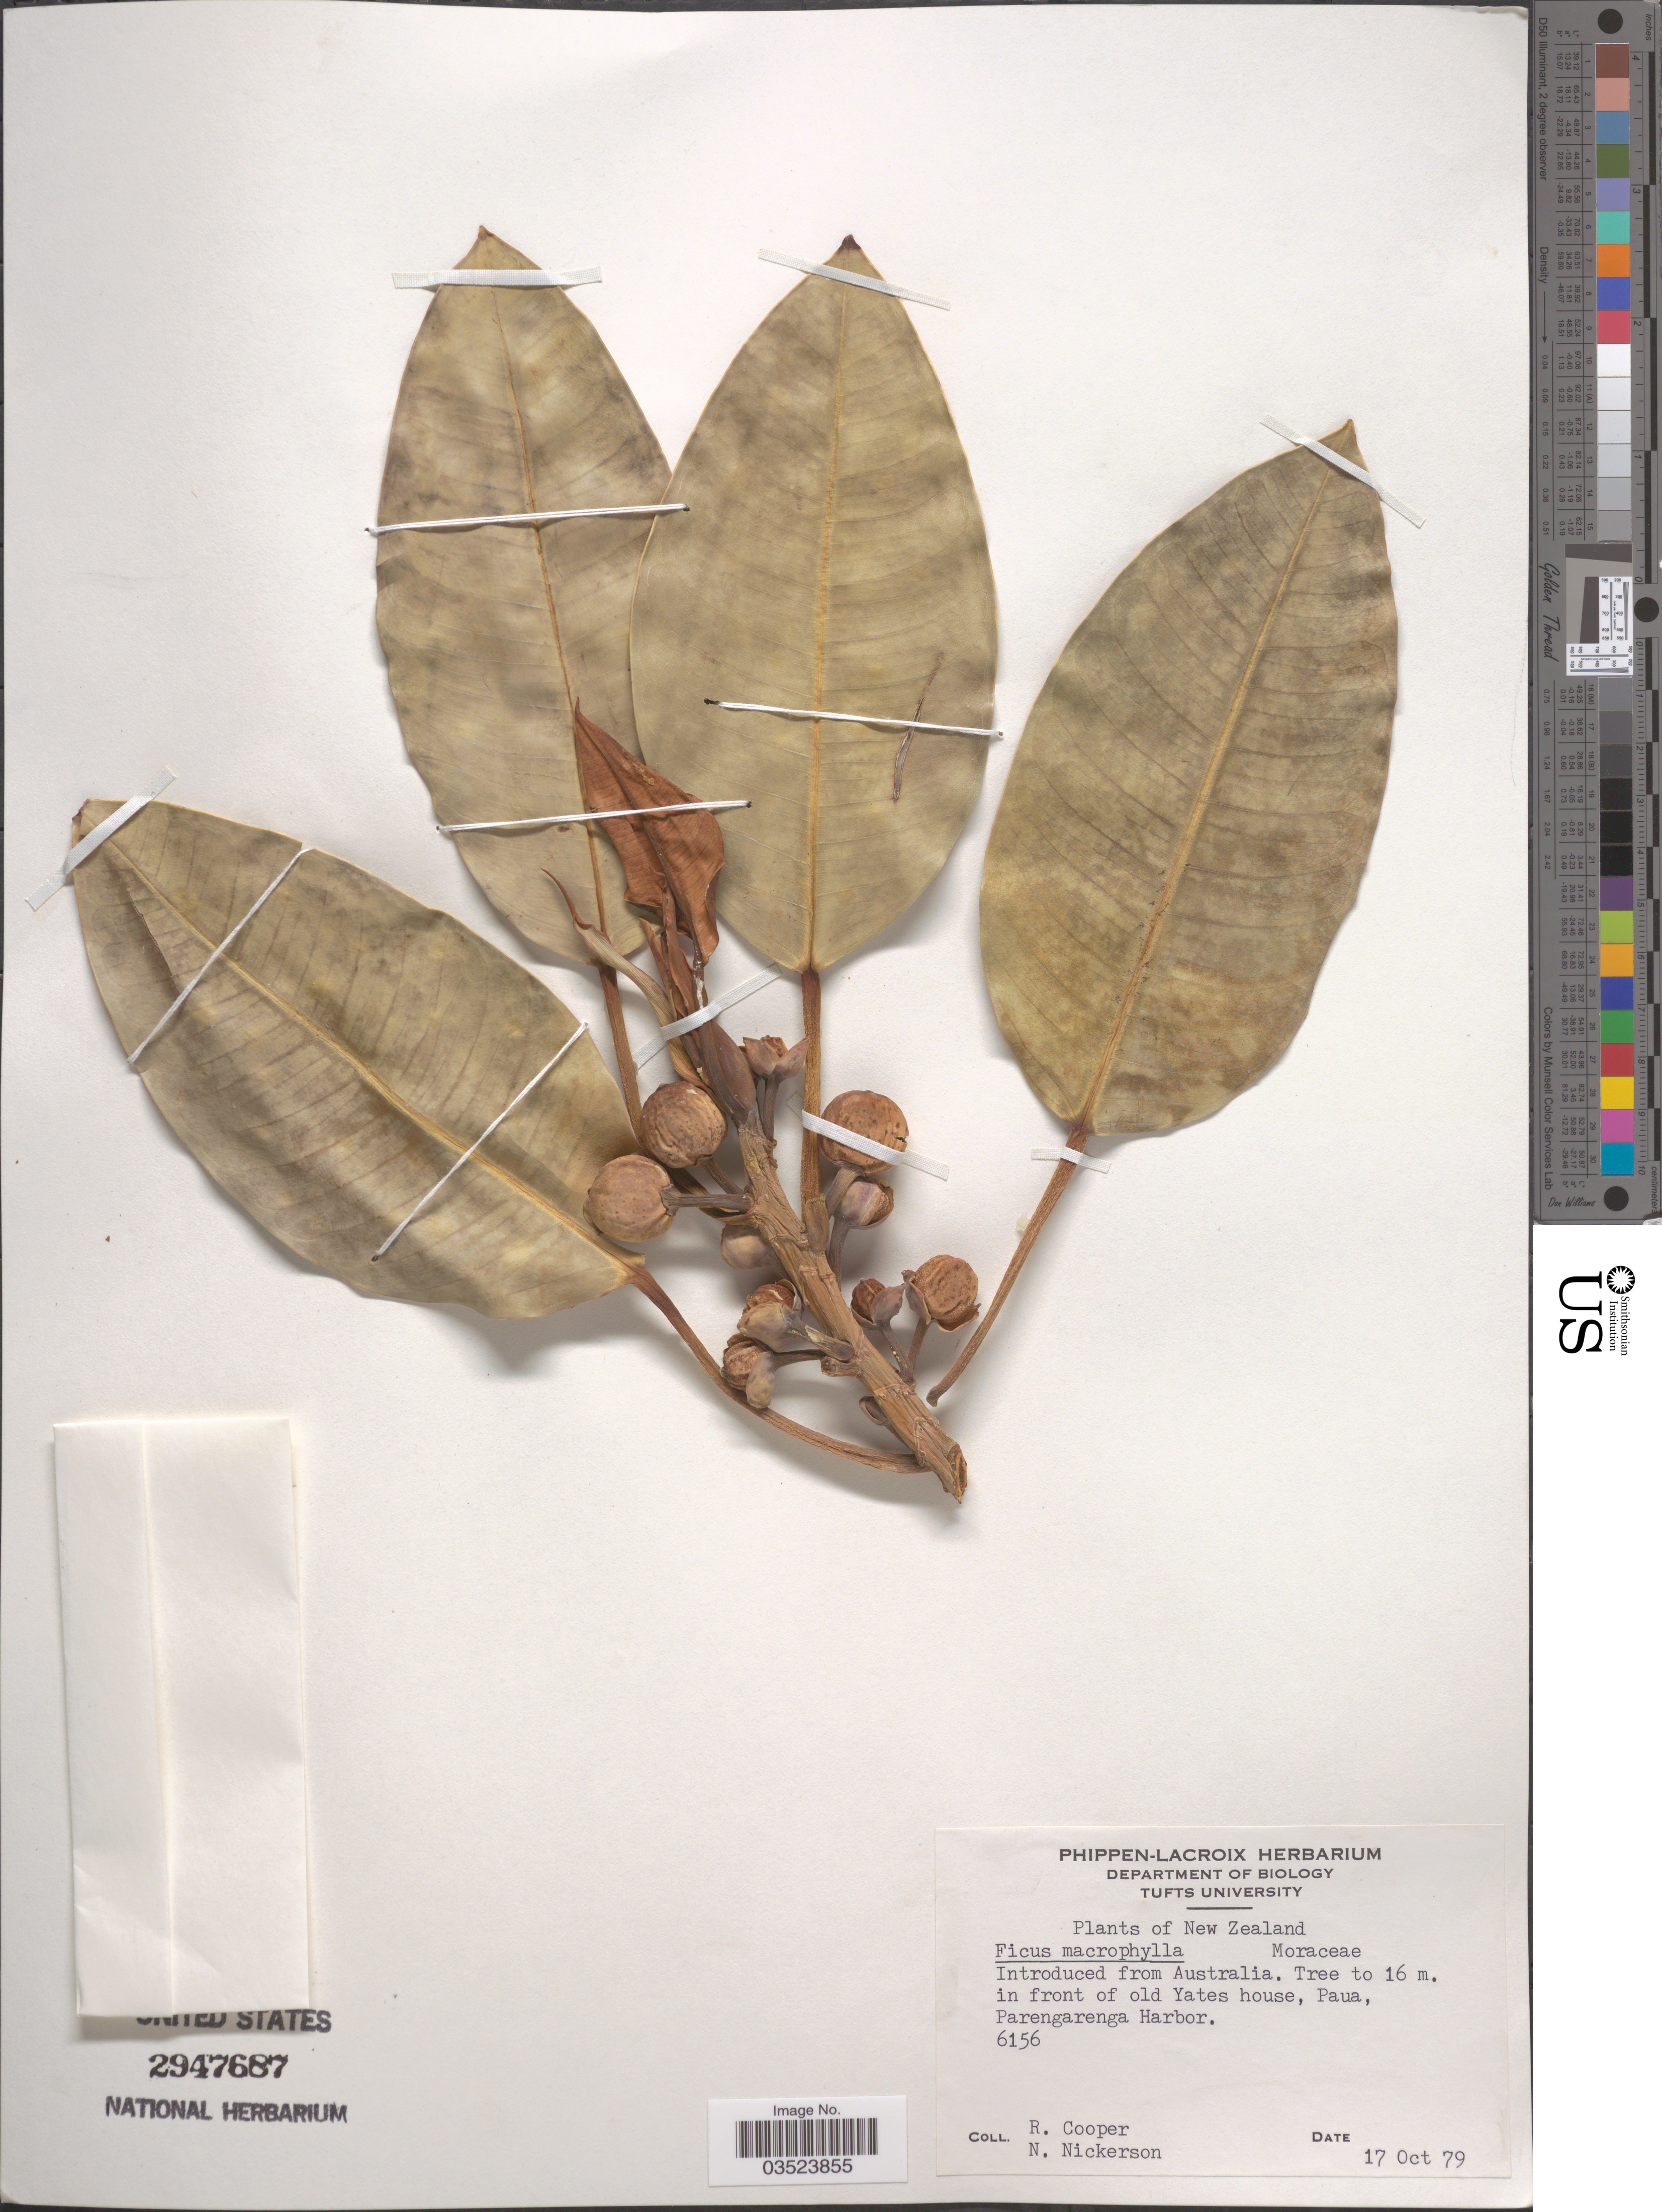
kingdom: Plantae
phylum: Tracheophyta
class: Magnoliopsida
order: Rosales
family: Moraceae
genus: Ficus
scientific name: Ficus macrophylla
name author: Pers.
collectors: R. Cooper & N. Nickerson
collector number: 6156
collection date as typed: Transcribed d/m/y: 17/10/79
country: New Zealand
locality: In front of old Yates house, Paua, Parengarenga Harbor.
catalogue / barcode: US 2947687